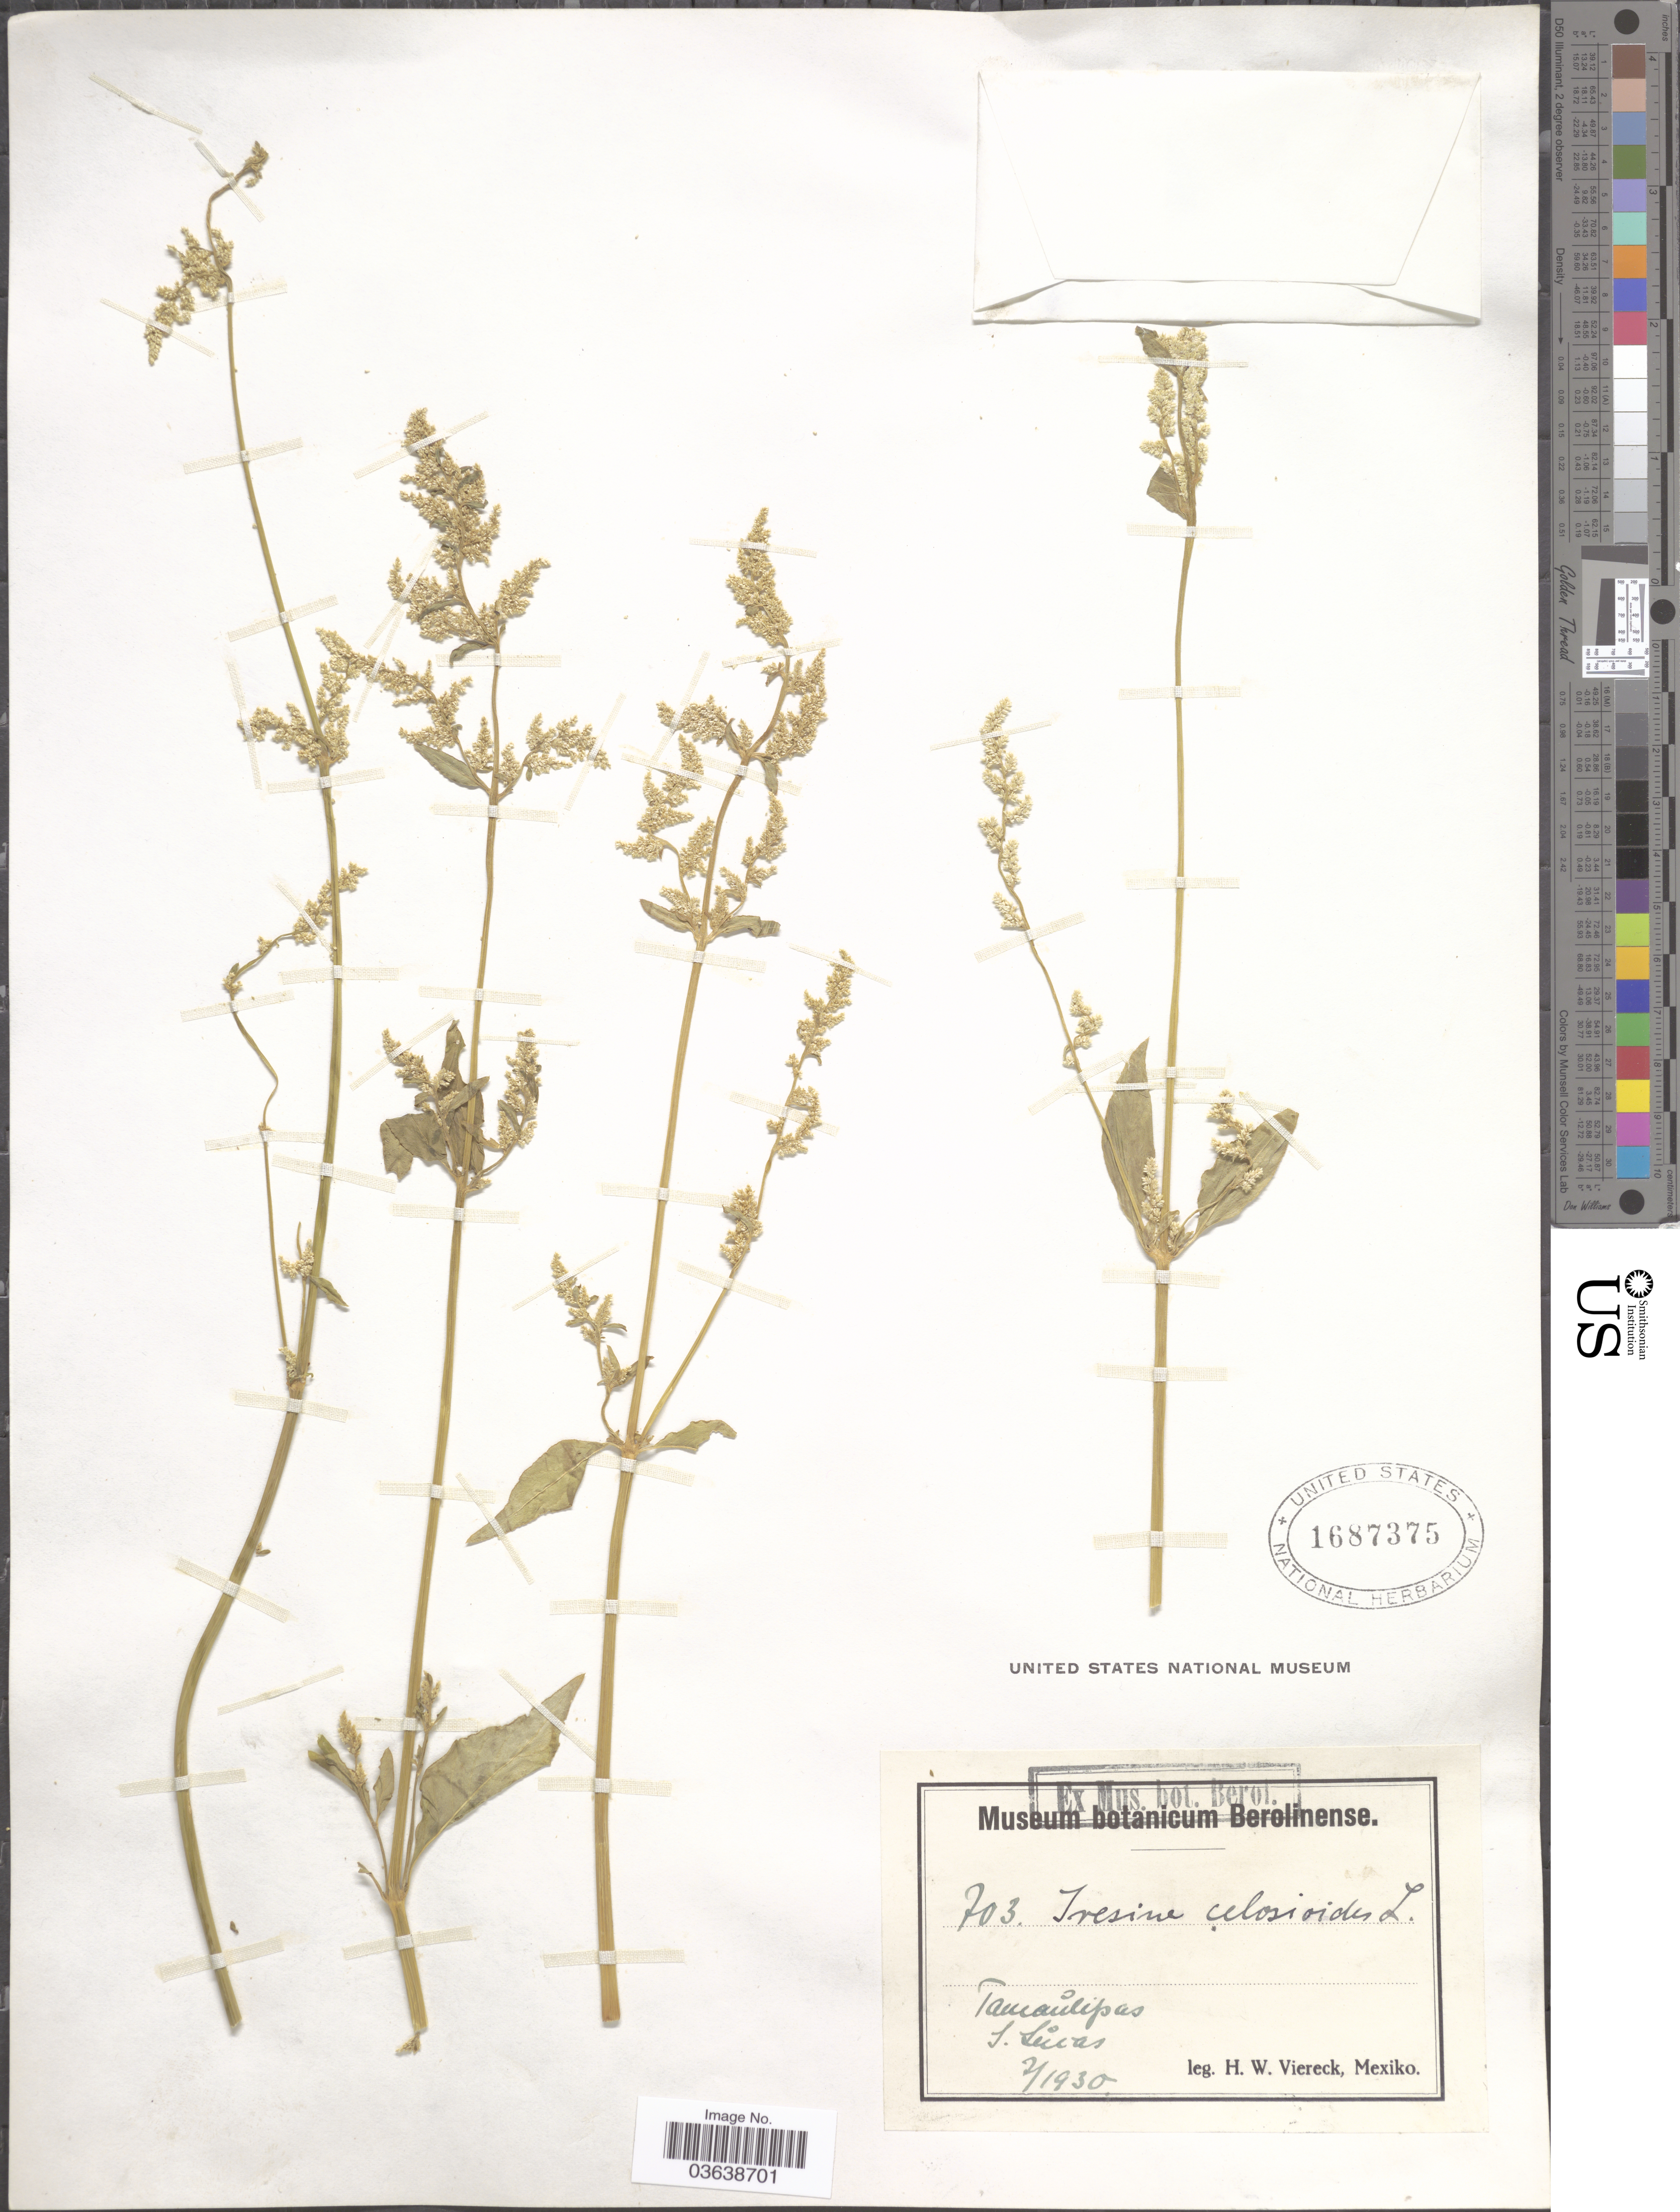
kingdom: Plantae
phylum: Tracheophyta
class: Magnoliopsida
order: Caryophyllales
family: Amaranthaceae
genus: Iresine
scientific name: Iresine celosia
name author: L.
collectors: H. W. Viereck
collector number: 703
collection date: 1930-02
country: Mexico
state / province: Tamaulipas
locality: S. Lucas.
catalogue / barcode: US 1687375